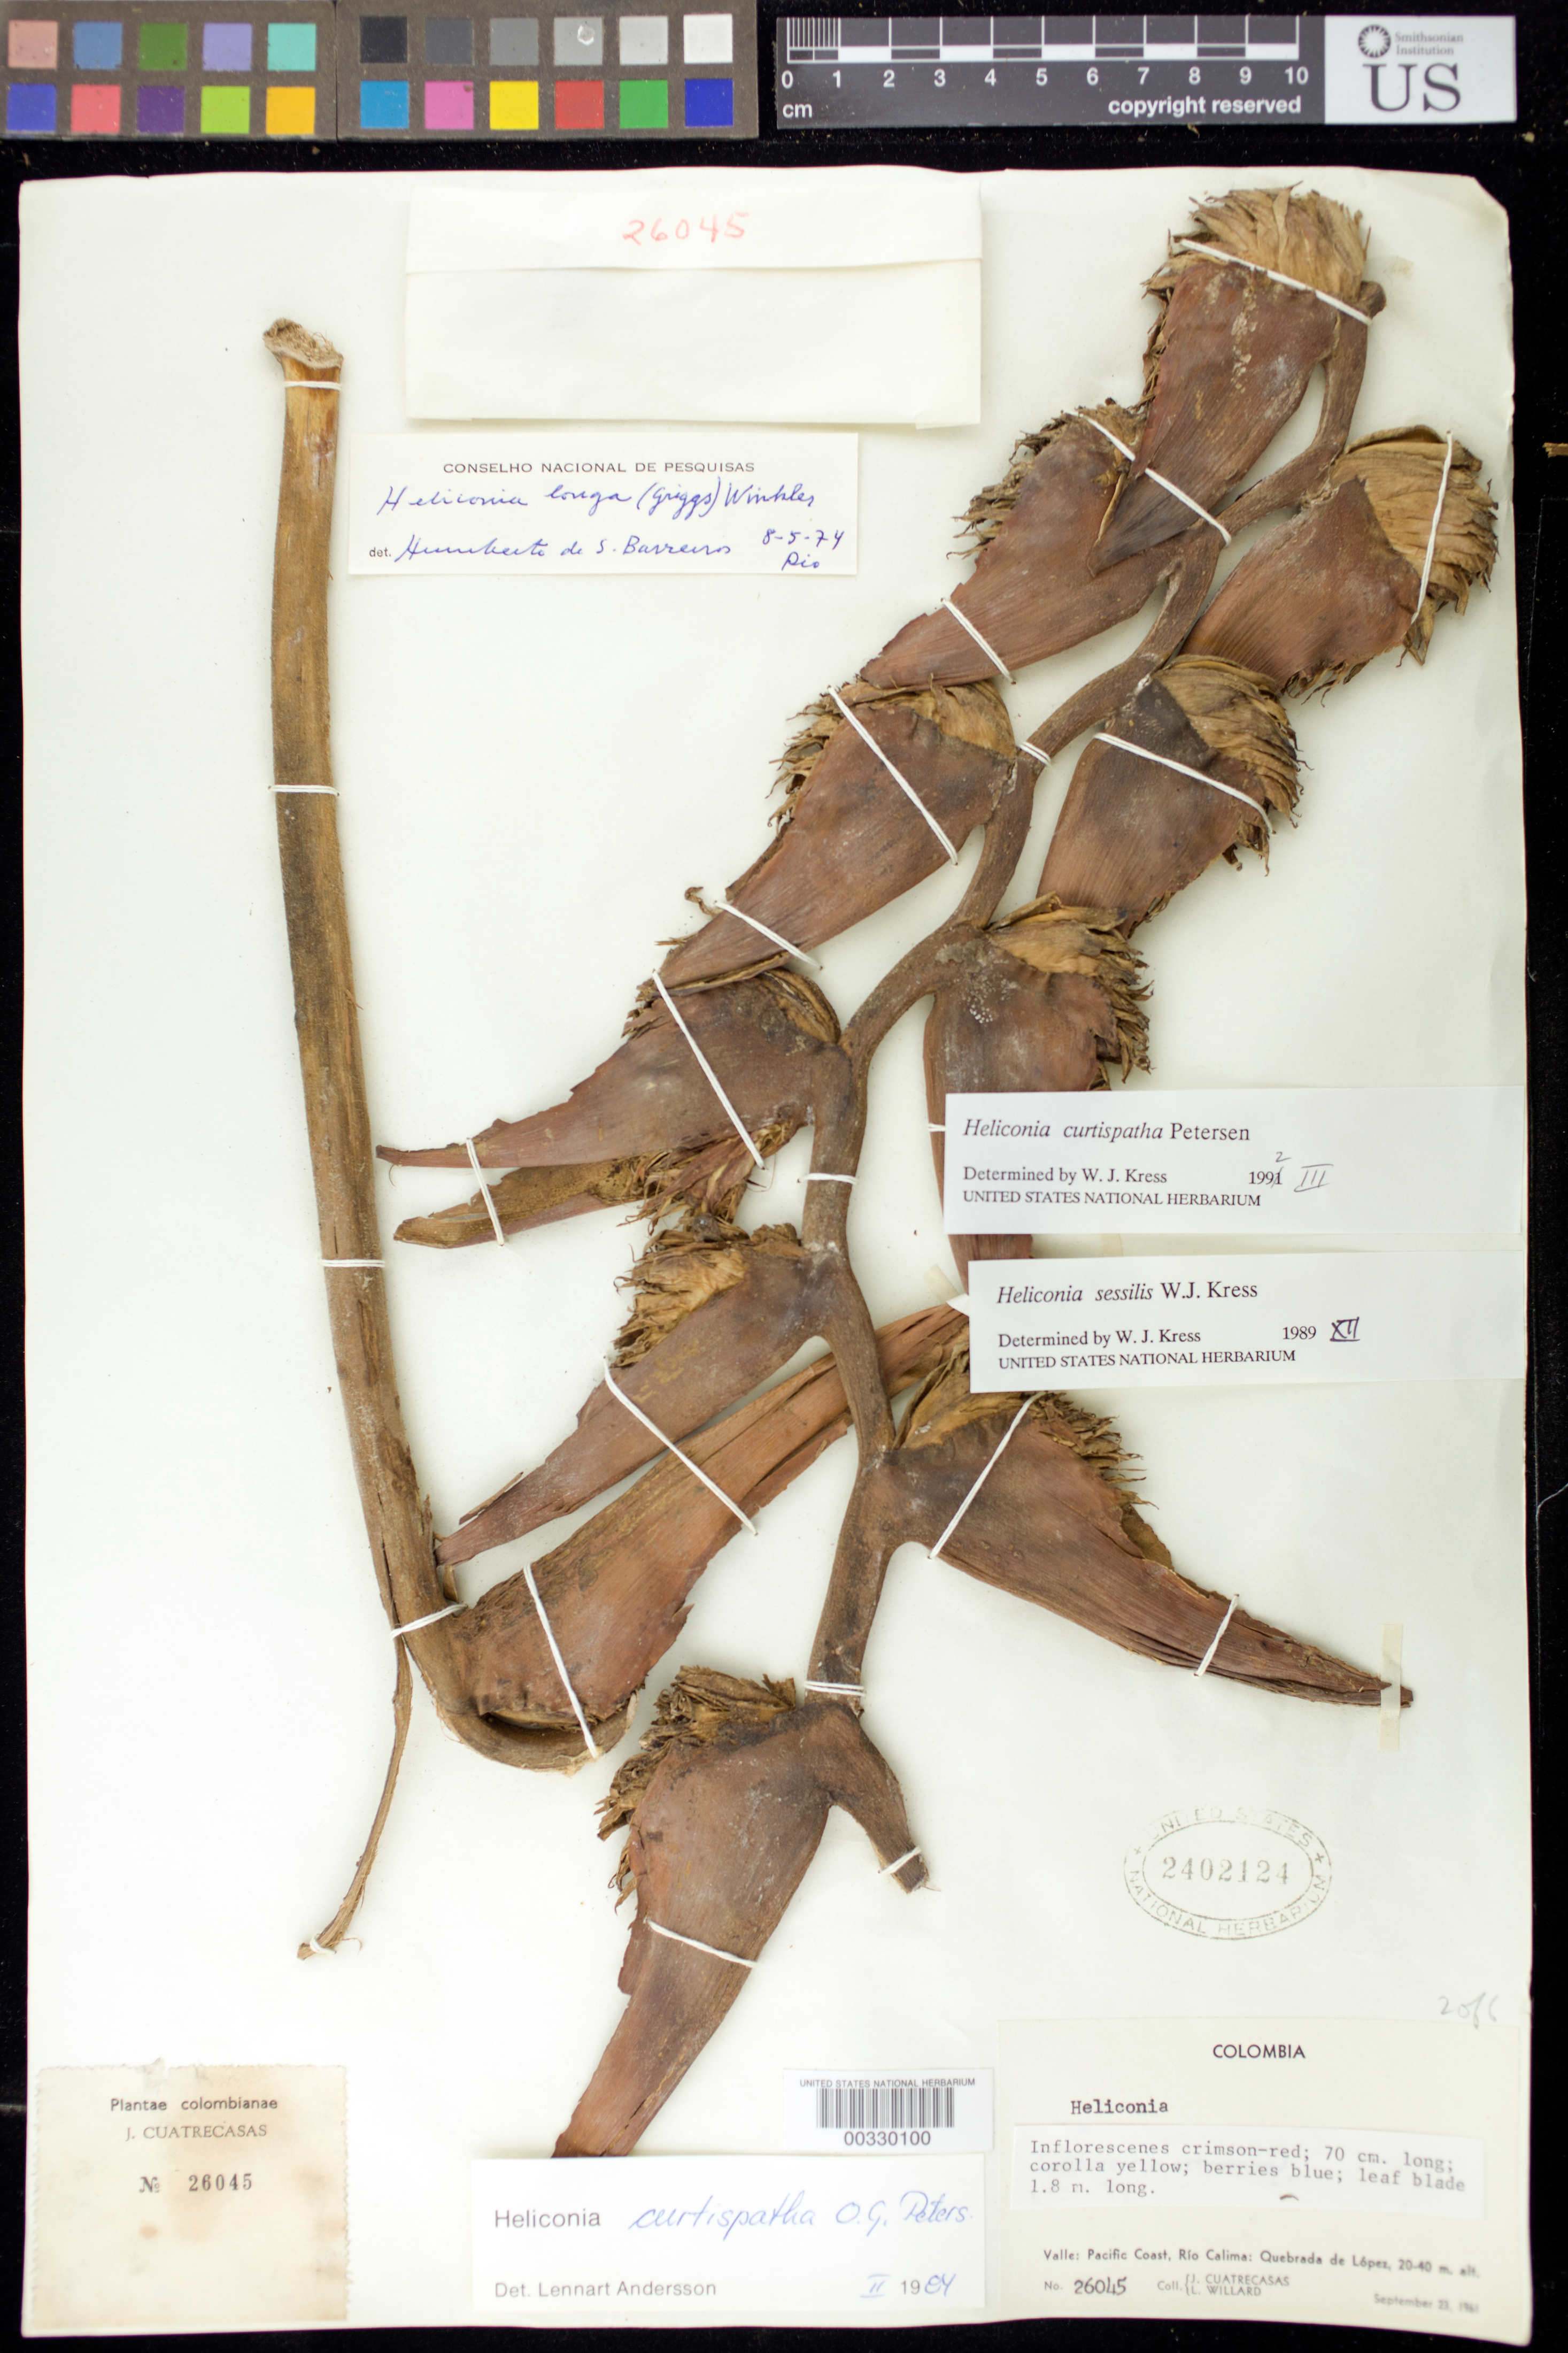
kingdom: Plantae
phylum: Tracheophyta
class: Liliopsida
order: Zingiberales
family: Heliconiaceae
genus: Heliconia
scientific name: Heliconia curtispatha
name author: Petersen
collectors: J. Cuatrecasas & L. Willard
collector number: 26045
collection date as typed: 23 Sep 1961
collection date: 1961-09-23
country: Colombia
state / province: Valle del Cauca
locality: Pacific Coast, Rio Calima, Quebrada de Lopez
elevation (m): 20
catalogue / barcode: US 2402124